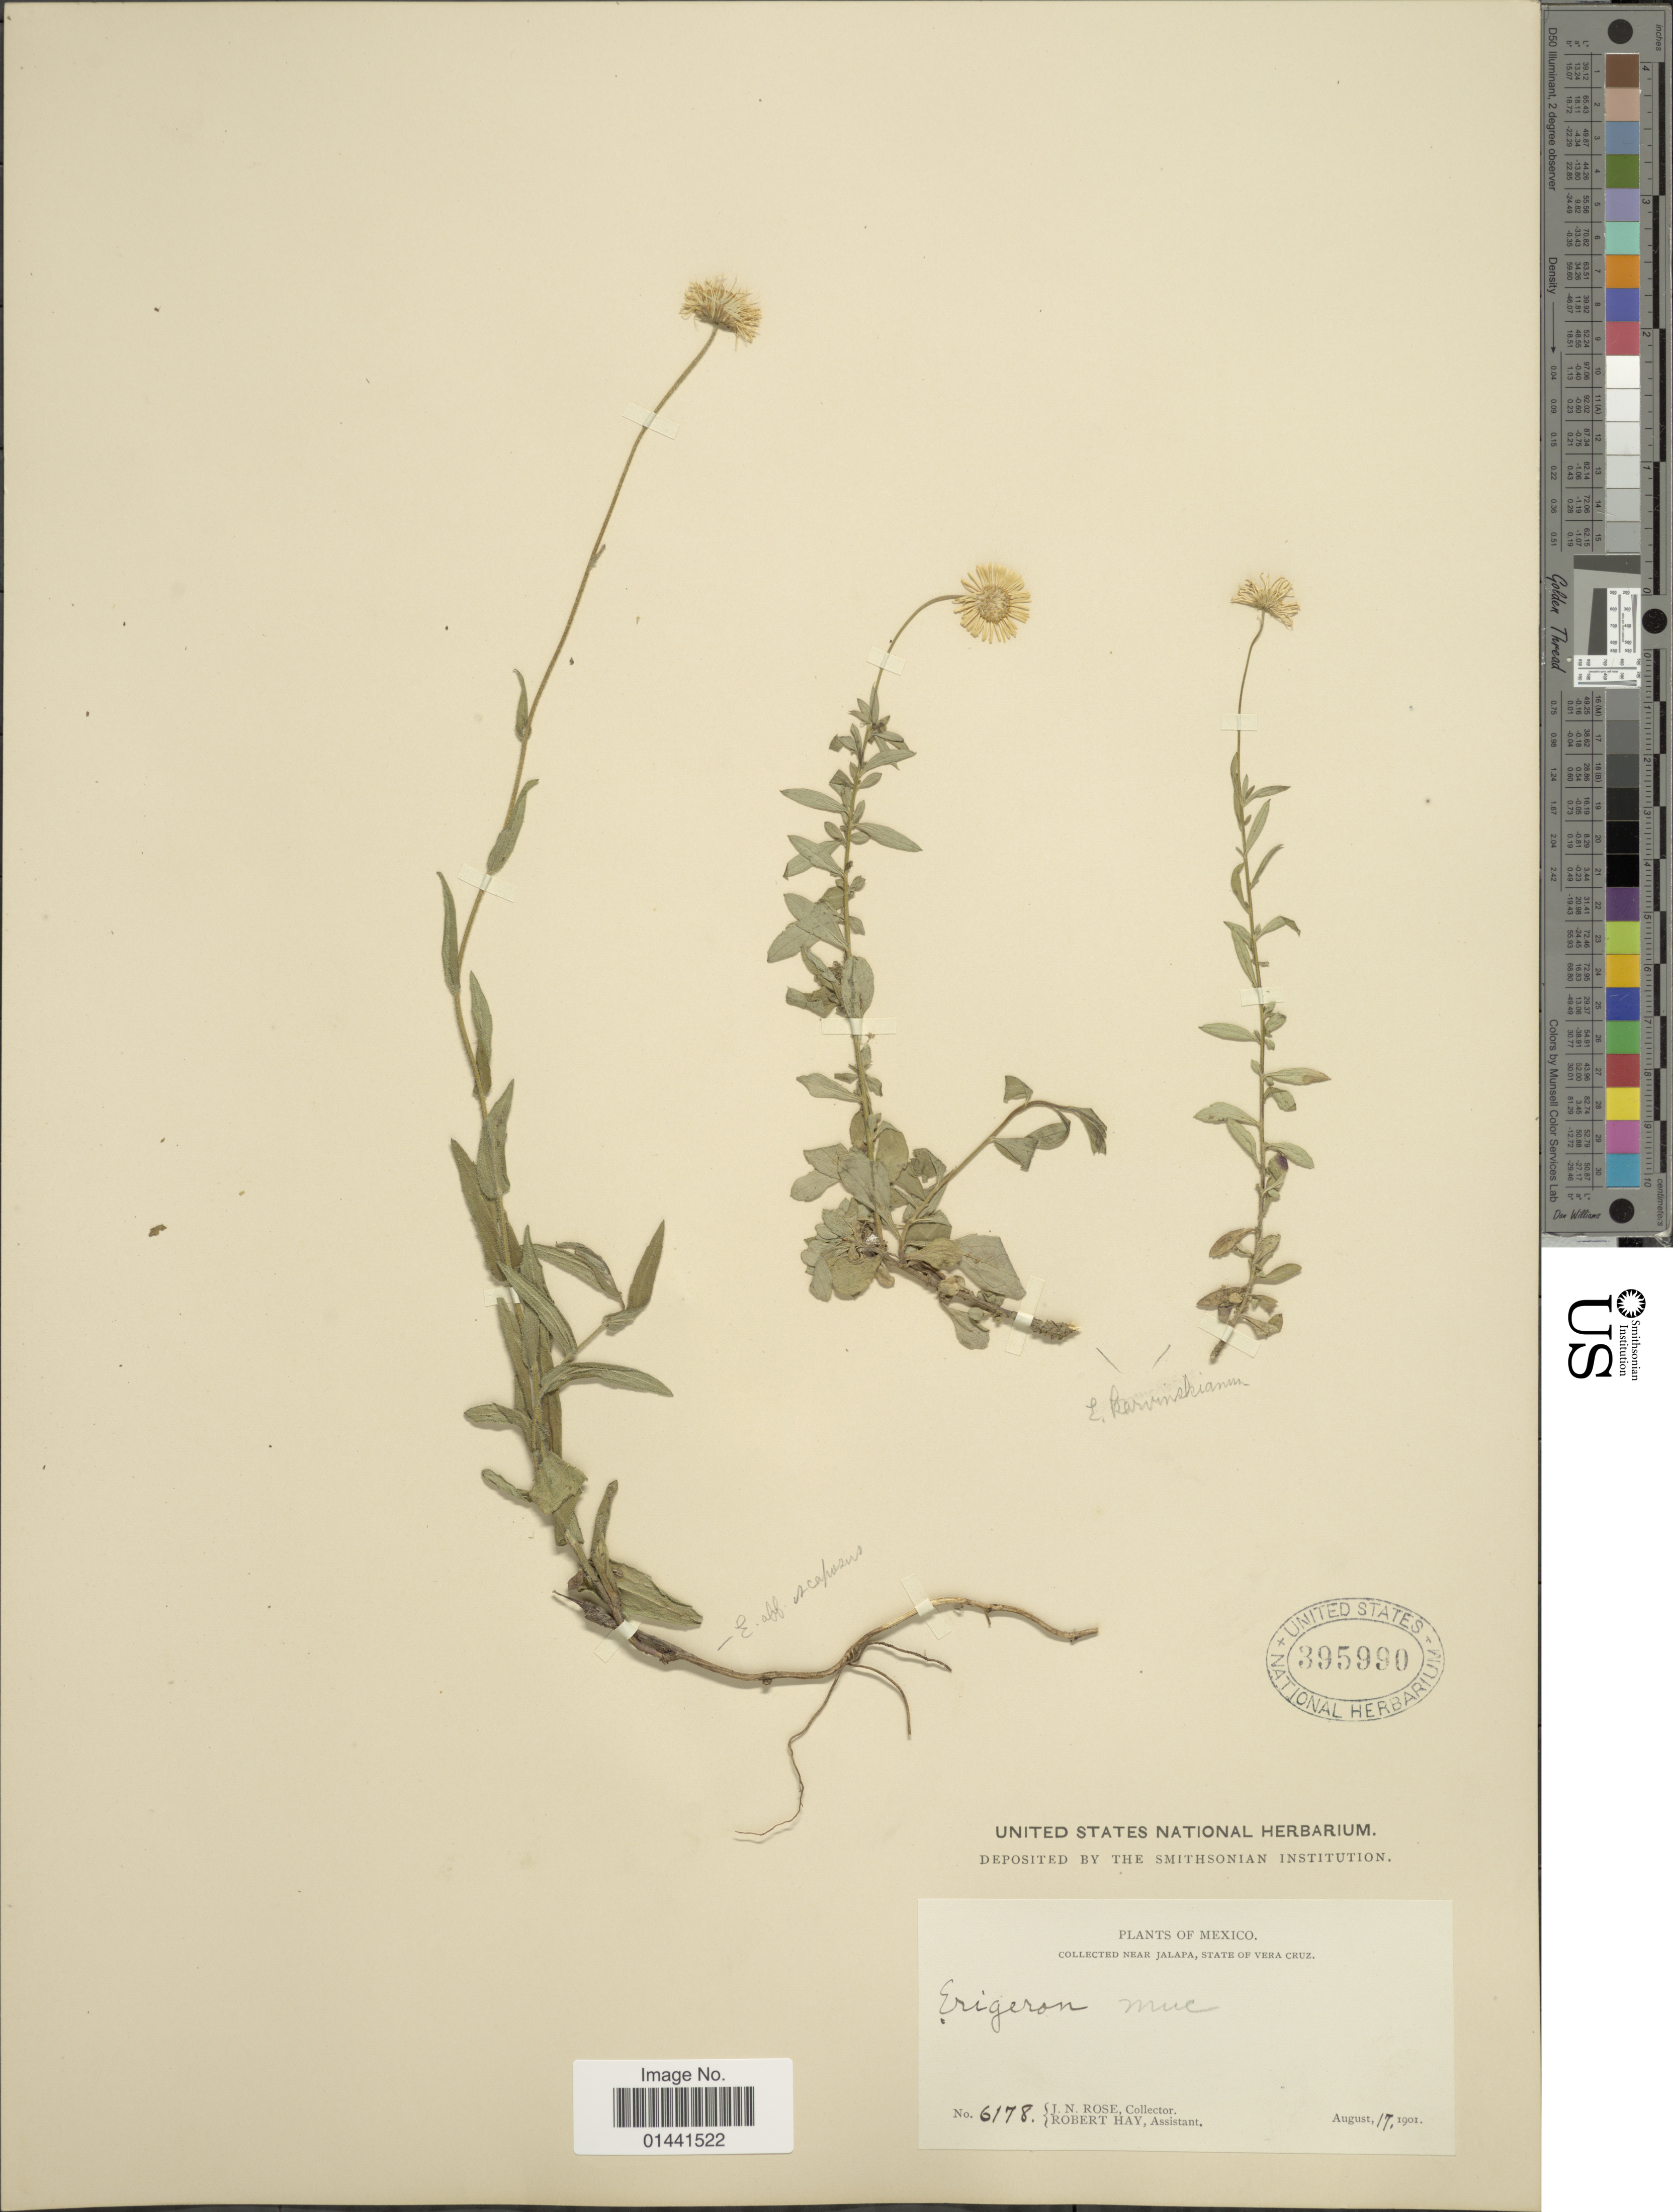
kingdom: Plantae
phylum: Tracheophyta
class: Magnoliopsida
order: Asterales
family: Asteraceae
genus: Erigeron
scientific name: Erigeron karvinskianus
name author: DC.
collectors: J. N. Rose & R. Hay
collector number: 6178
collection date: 1901-08-17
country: Mexico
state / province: Veracruz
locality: Near Jalapa, Vera Cruz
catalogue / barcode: US 395990